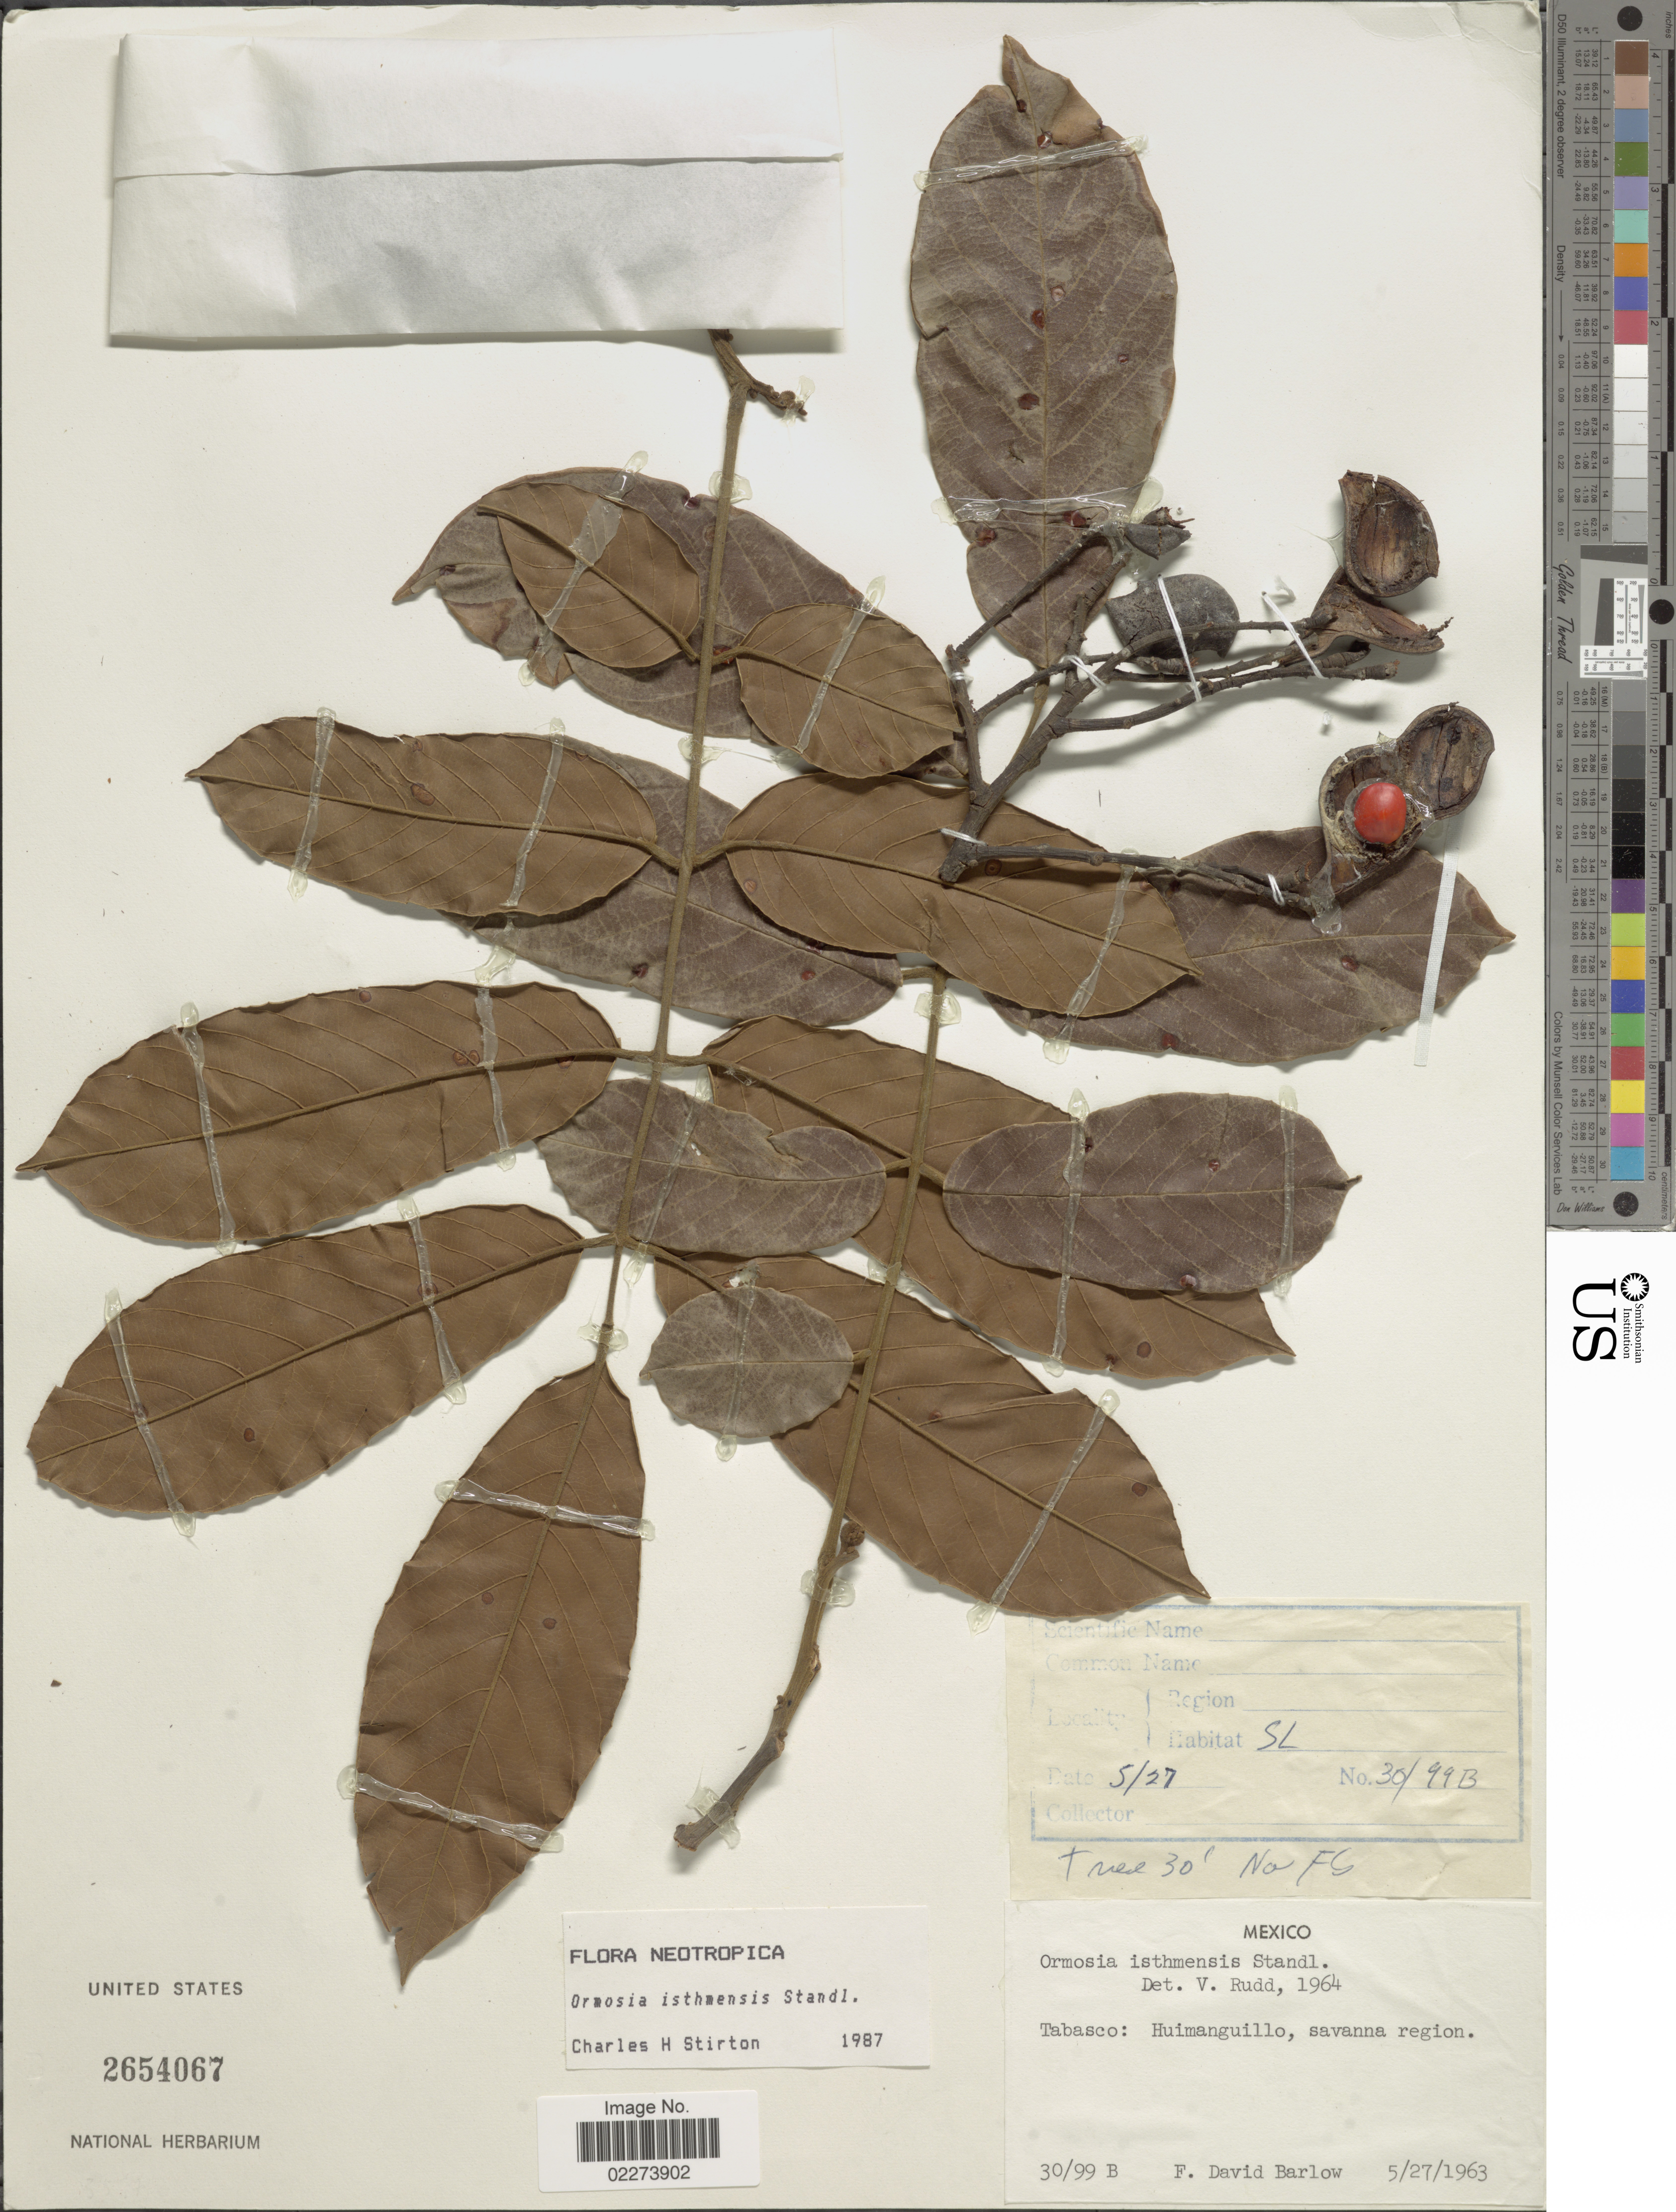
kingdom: Plantae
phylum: Tracheophyta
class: Magnoliopsida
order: Fabales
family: Fabaceae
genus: Ormosia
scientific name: Ormosia isthmensis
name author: Standl.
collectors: Lynn Barlow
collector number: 30/99 B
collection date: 1963-05-27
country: Mexico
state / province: Tabasco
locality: Tabasco: Huimanguillo, savanna region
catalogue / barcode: US 2654067